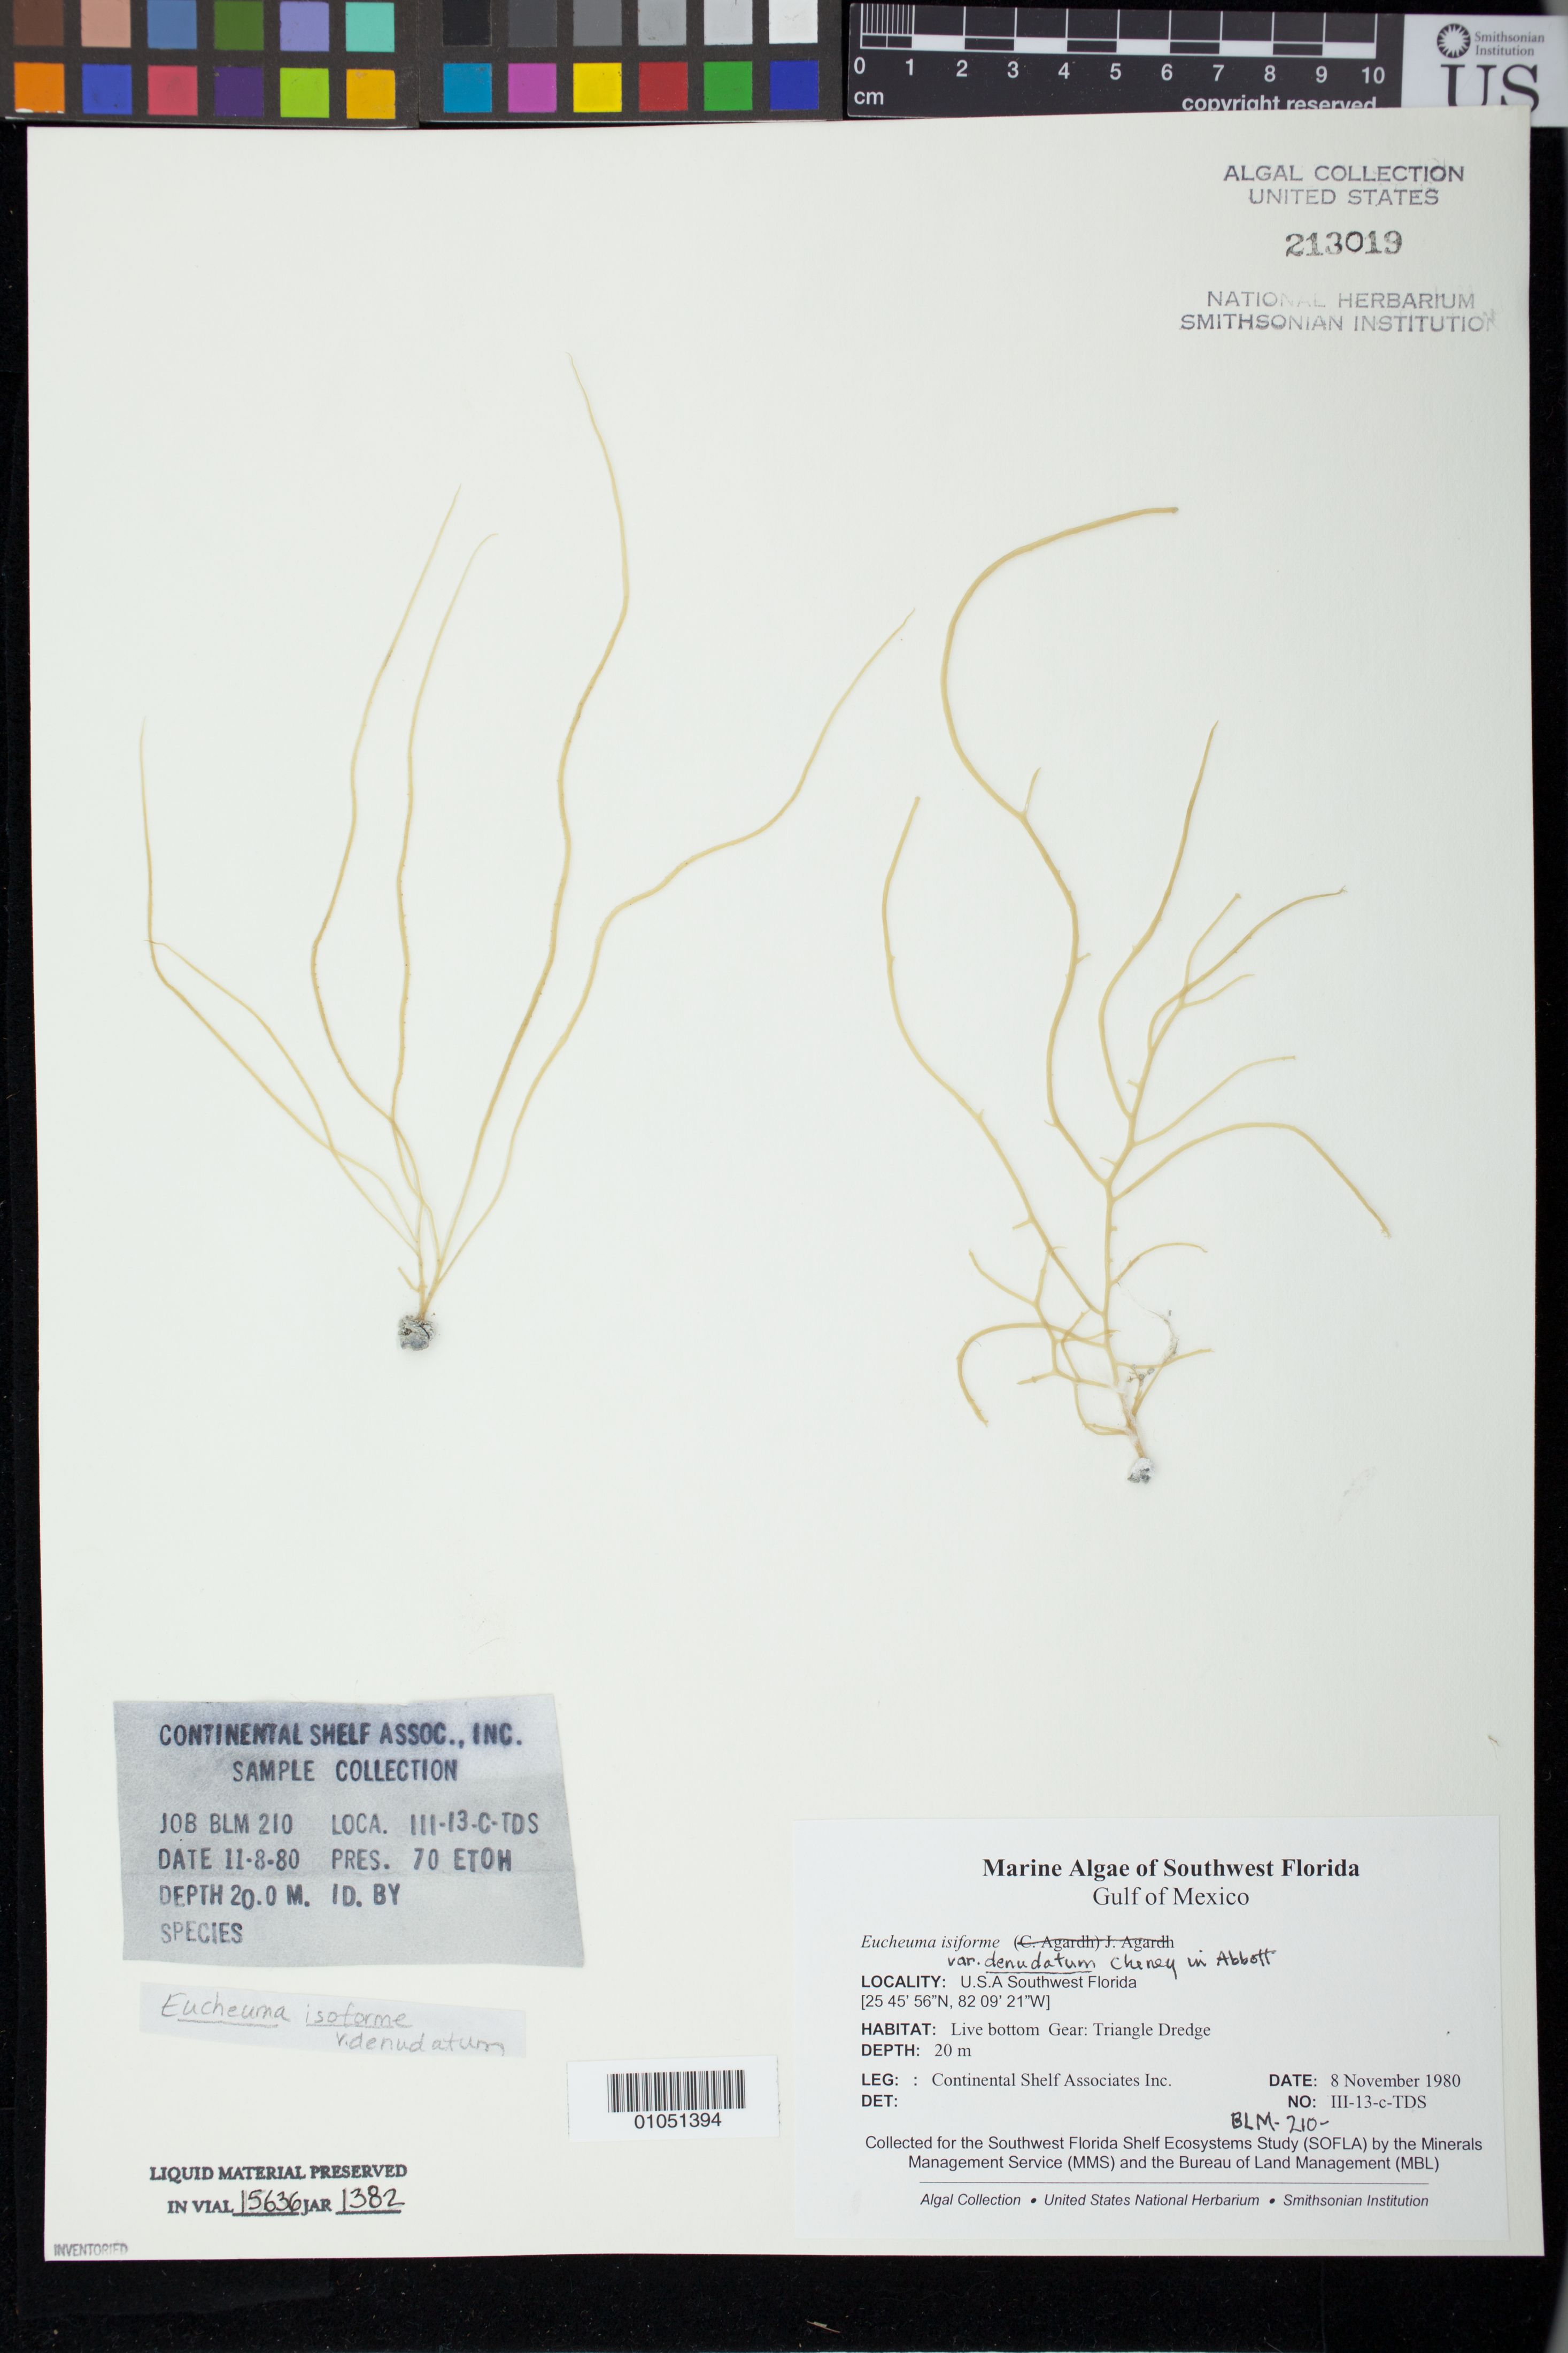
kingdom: Plantae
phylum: Rhodophyta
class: Florideophyceae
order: Gigartinales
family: Solieriaceae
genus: Eucheumatopsis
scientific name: Eucheumatopsis isiformis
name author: (C. Agardh) M.L. Núñez-Resendiz et al.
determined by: Algae name updating Project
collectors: Continental Shelf Associates for the MMS/BLM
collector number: BLM-210-III-13-C-TDS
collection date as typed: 08 Nov 1980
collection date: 1980-11-08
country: United States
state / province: Florida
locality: Gulf of Mexico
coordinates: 25 45'56"N, 82 09'21"W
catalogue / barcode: US 213019